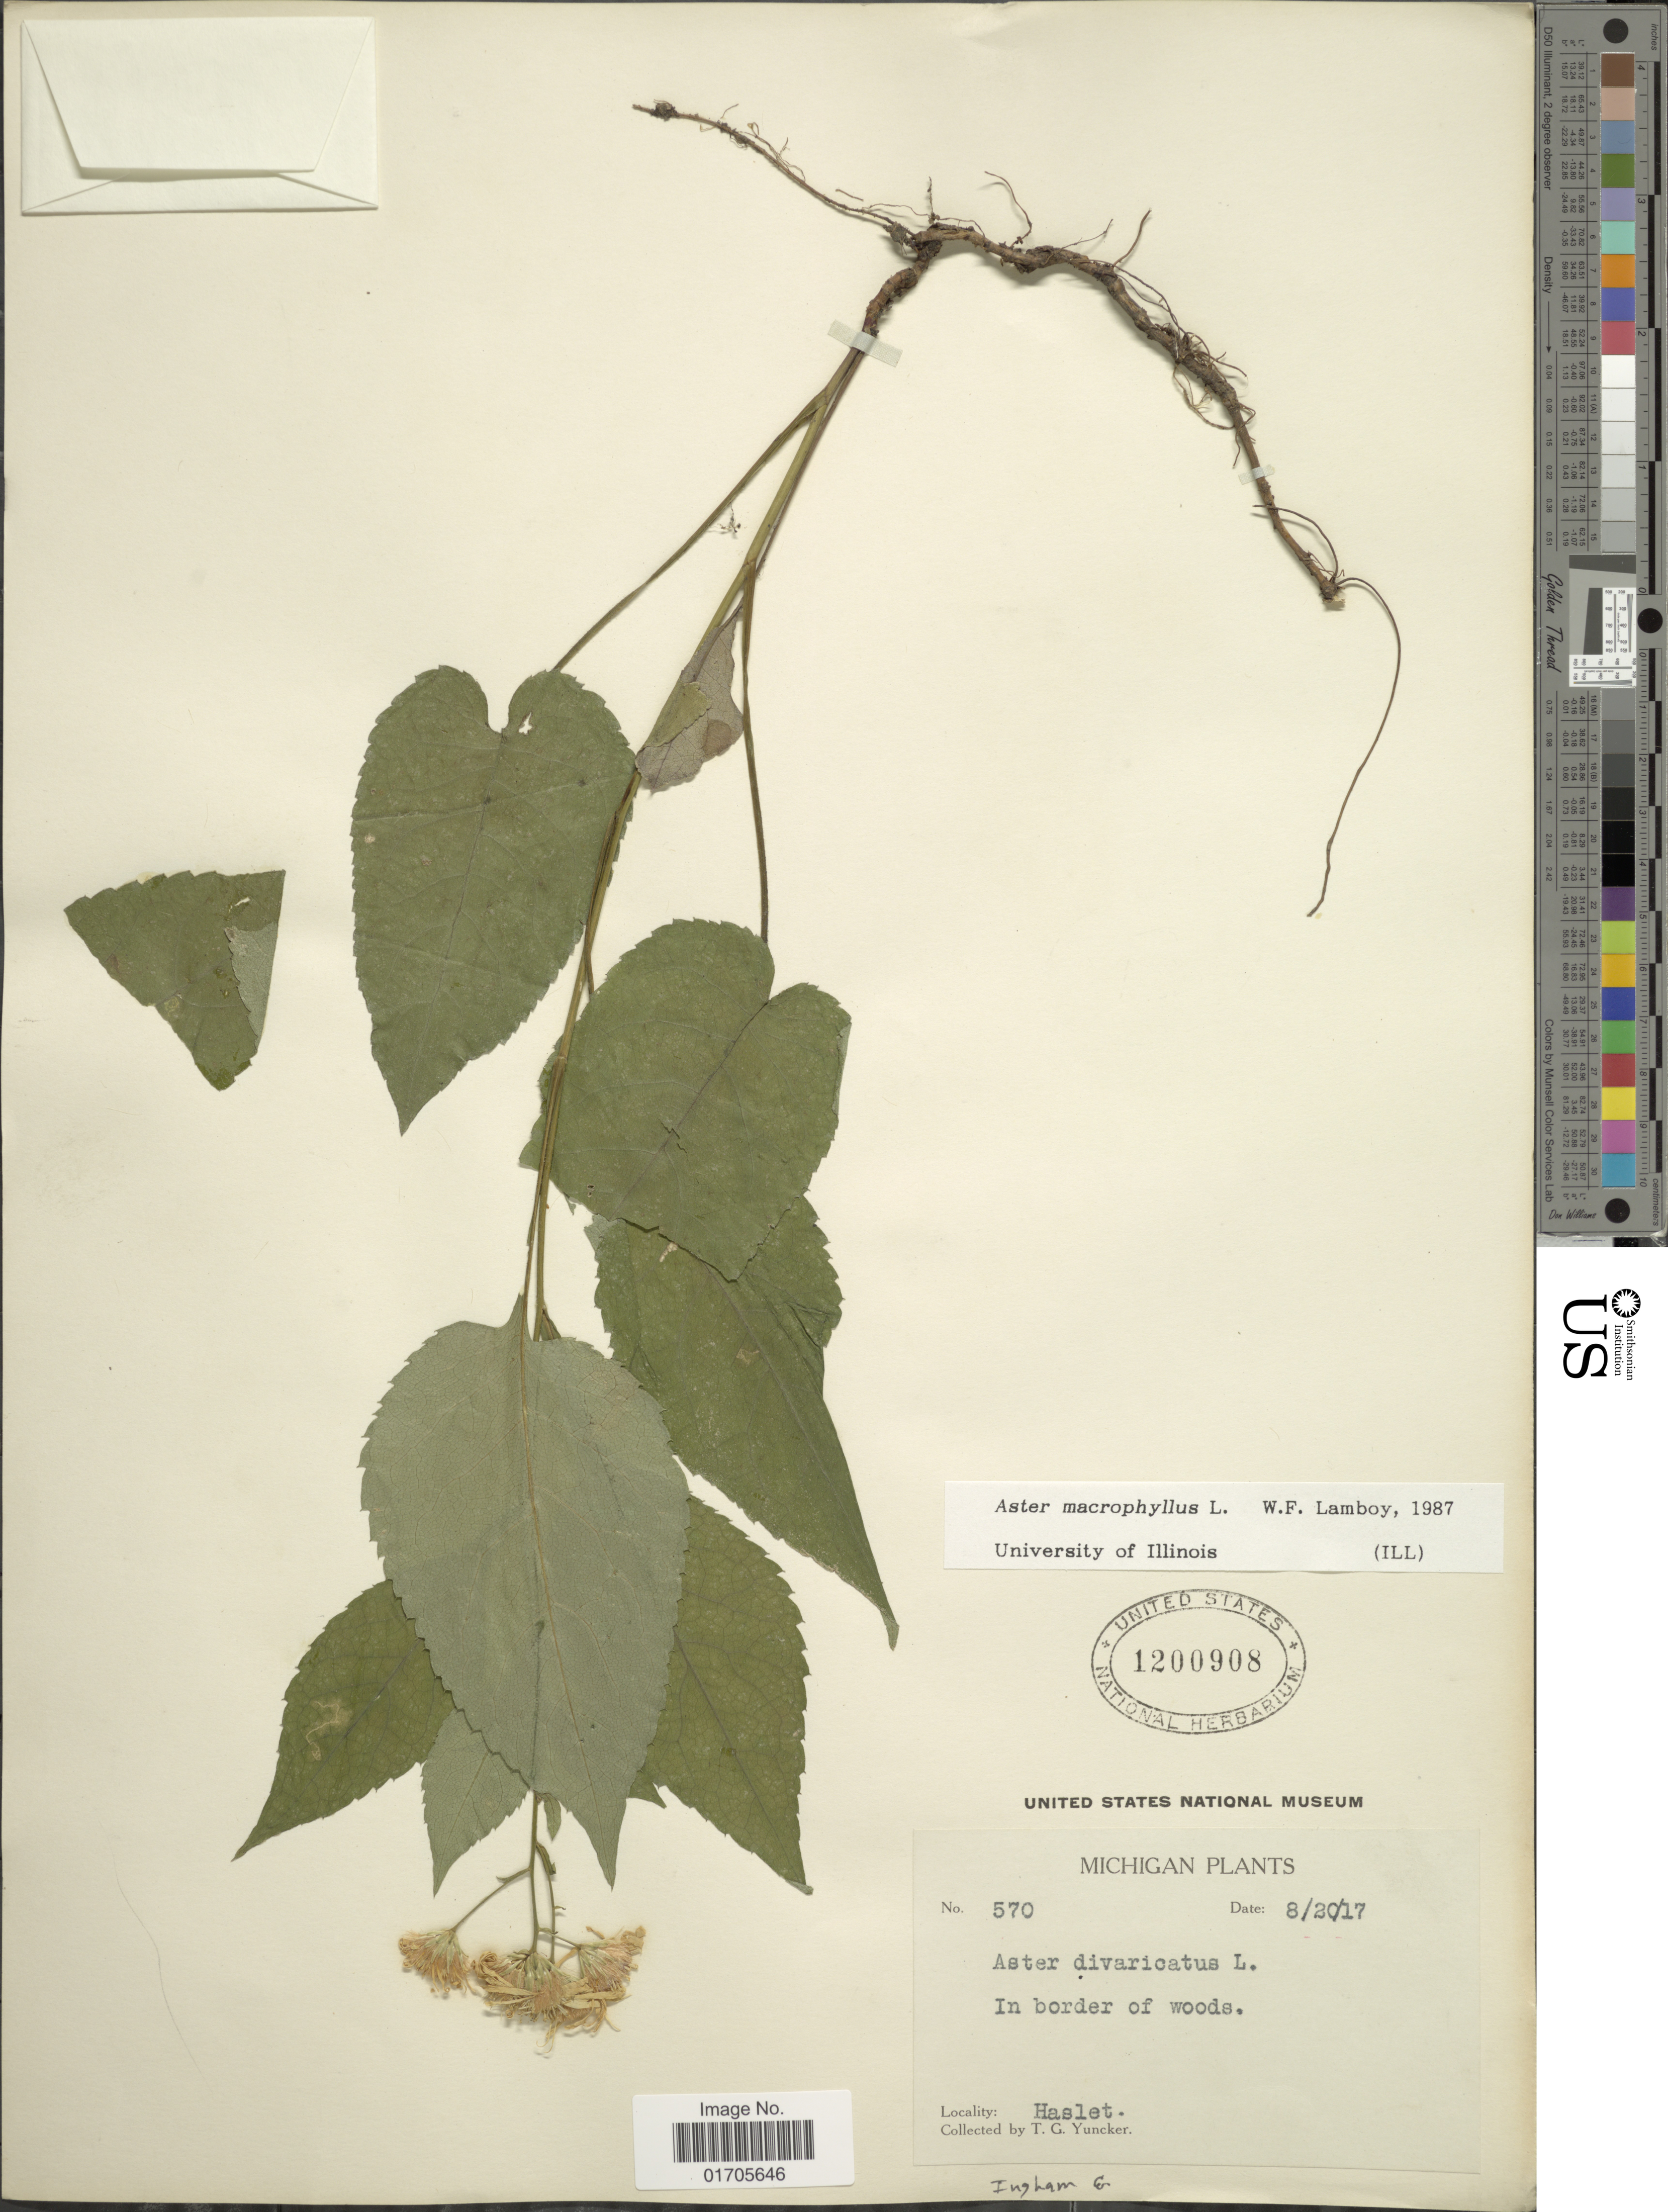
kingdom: Plantae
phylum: Tracheophyta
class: Magnoliopsida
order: Asterales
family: Asteraceae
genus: Eurybia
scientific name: Eurybia macrophylla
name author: (L.) Cass.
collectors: T. G. Yuncker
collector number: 570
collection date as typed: Transcribed d/m/y: 20/8/17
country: United States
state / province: Michigan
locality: Michigan. In border of woods. Haslet. Ingham Co.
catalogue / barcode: US 1200908